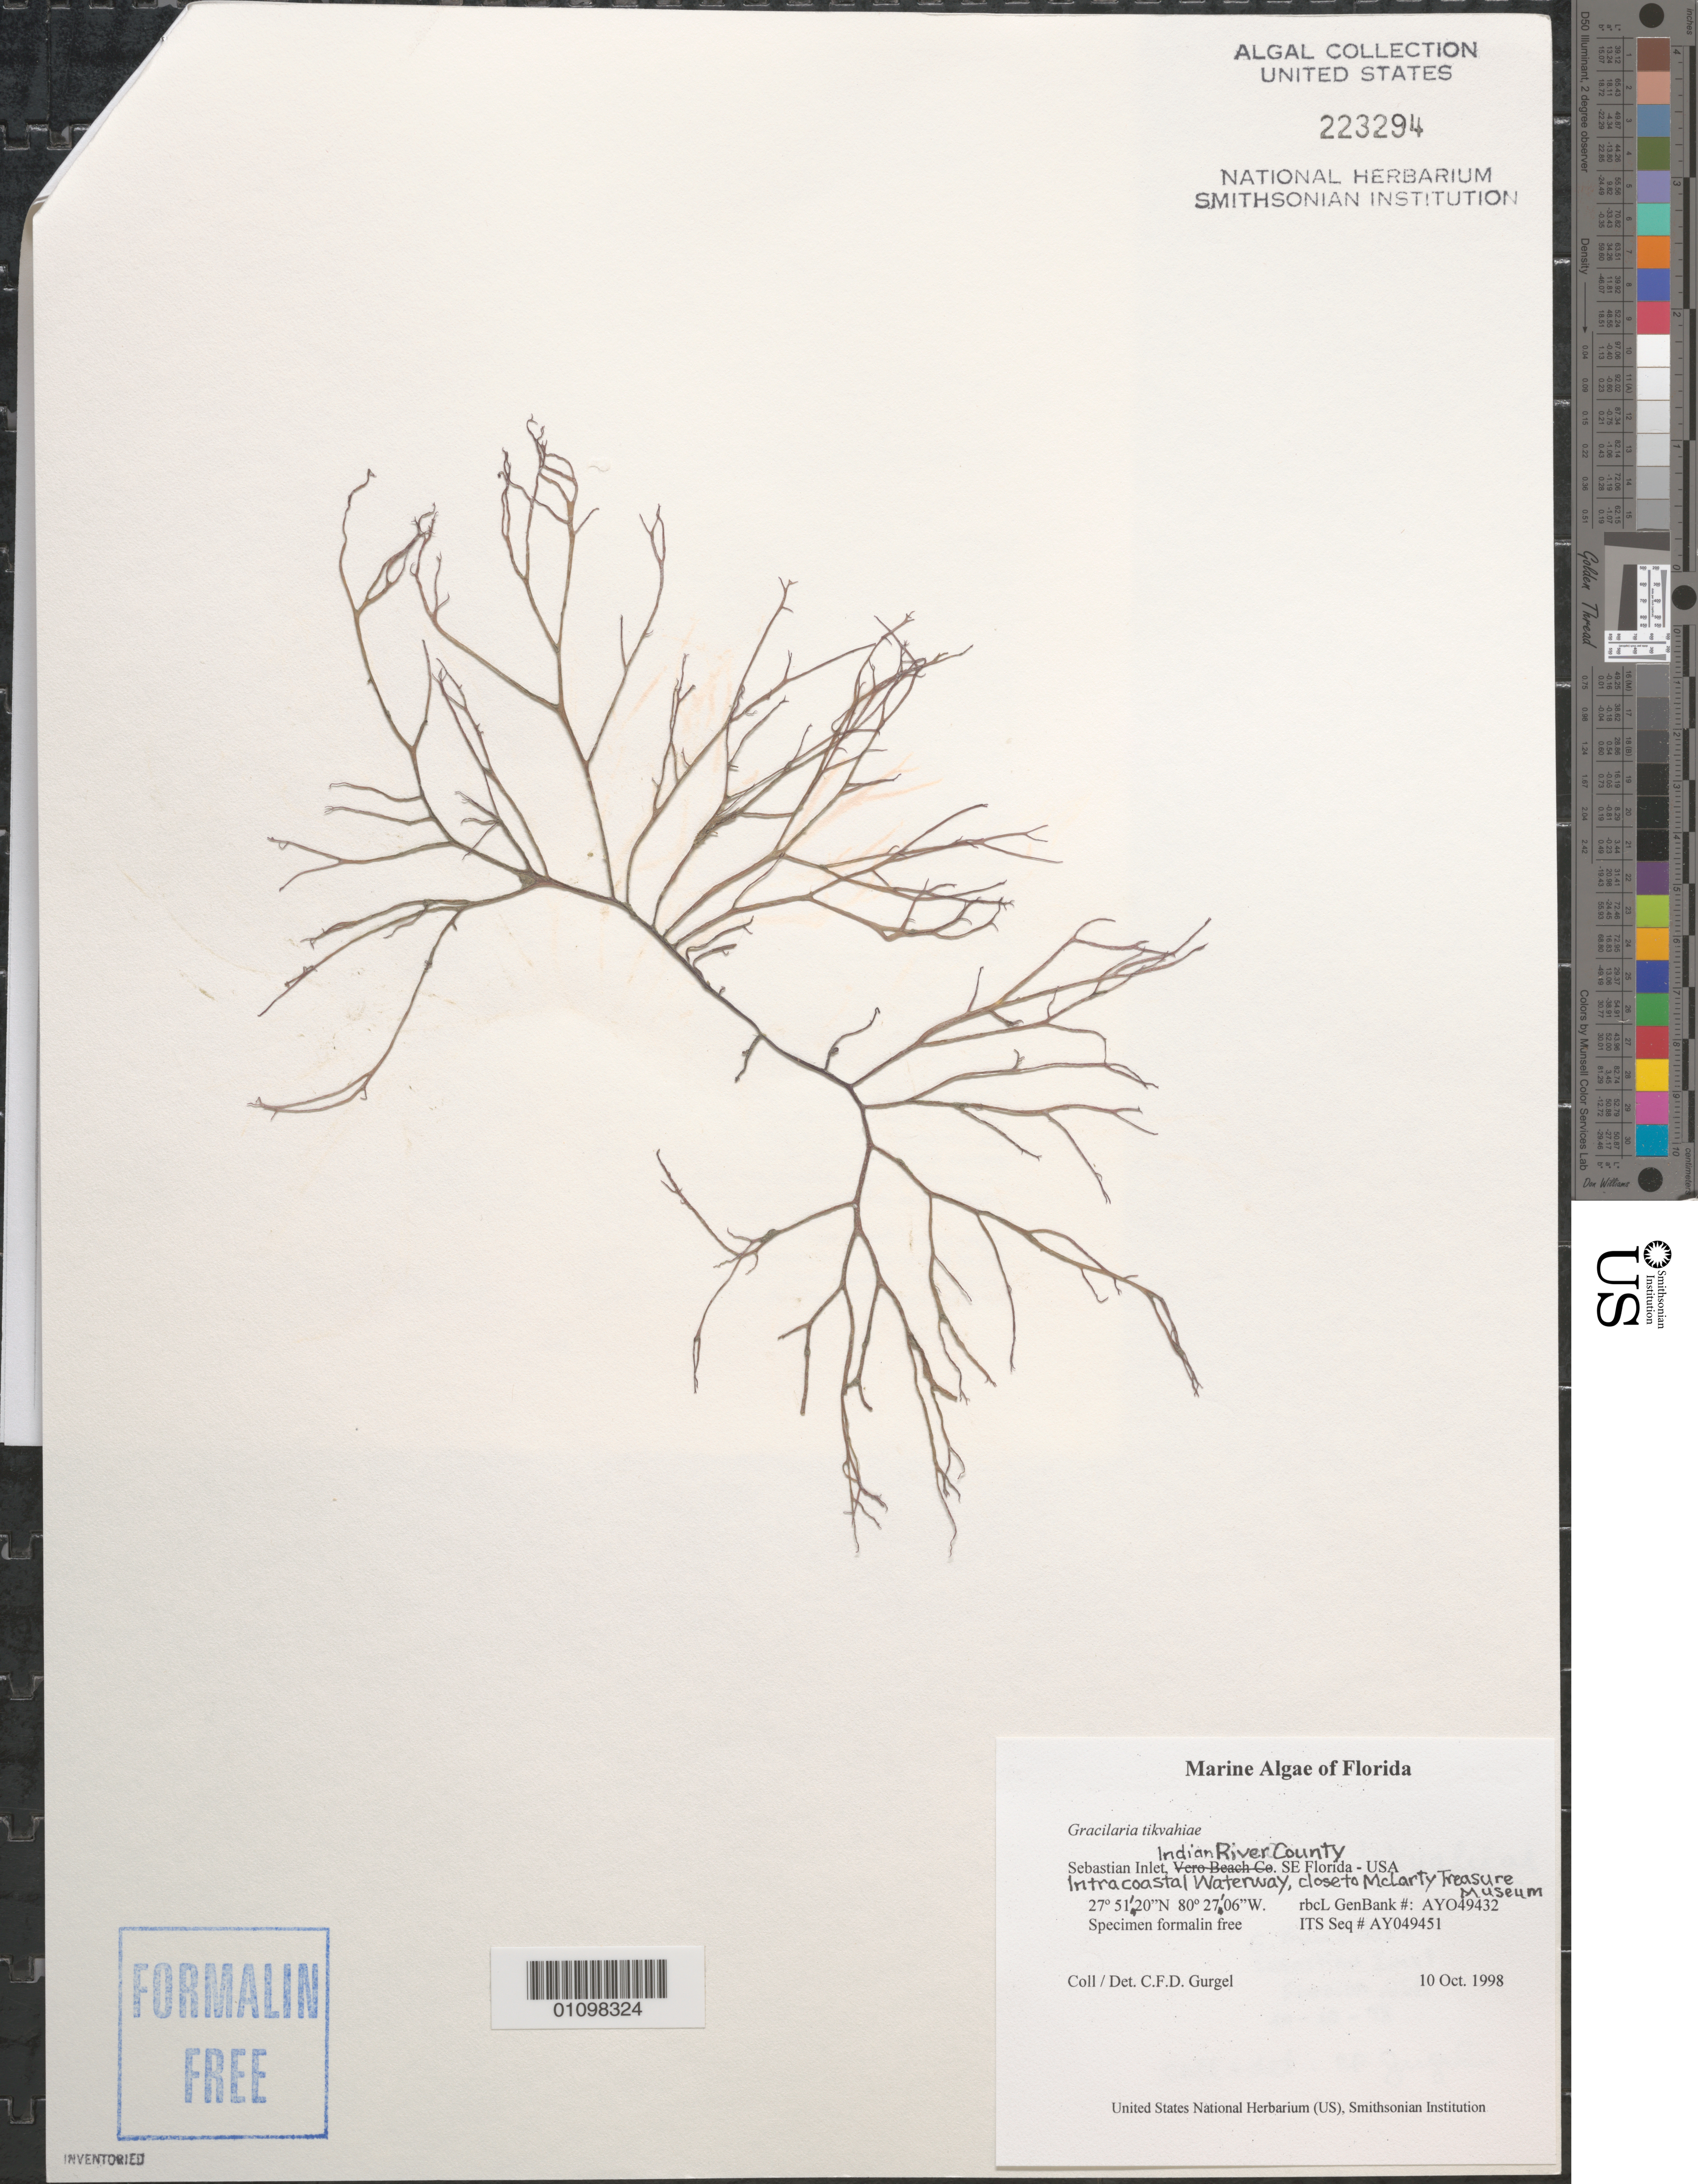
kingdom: Plantae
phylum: Rhodophyta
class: Florideophyceae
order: Gracilariales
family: Gracilariaceae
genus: Gracilaria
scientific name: Gracilaria tikvahiae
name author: McLachlan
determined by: Gurgel, C. F. D.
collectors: C. Gurgel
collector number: rbcL GenBank AY049432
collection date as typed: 10 Oct 1998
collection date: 1998-10-10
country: United States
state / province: Florida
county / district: Indian River County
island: Orchid Island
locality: Sebastian Inlet, Intracoastal Waterway (I.C.W.), close to the McLarty Treasure Museum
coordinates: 27 51'20"N, 80 27'06"W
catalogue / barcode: US 223294